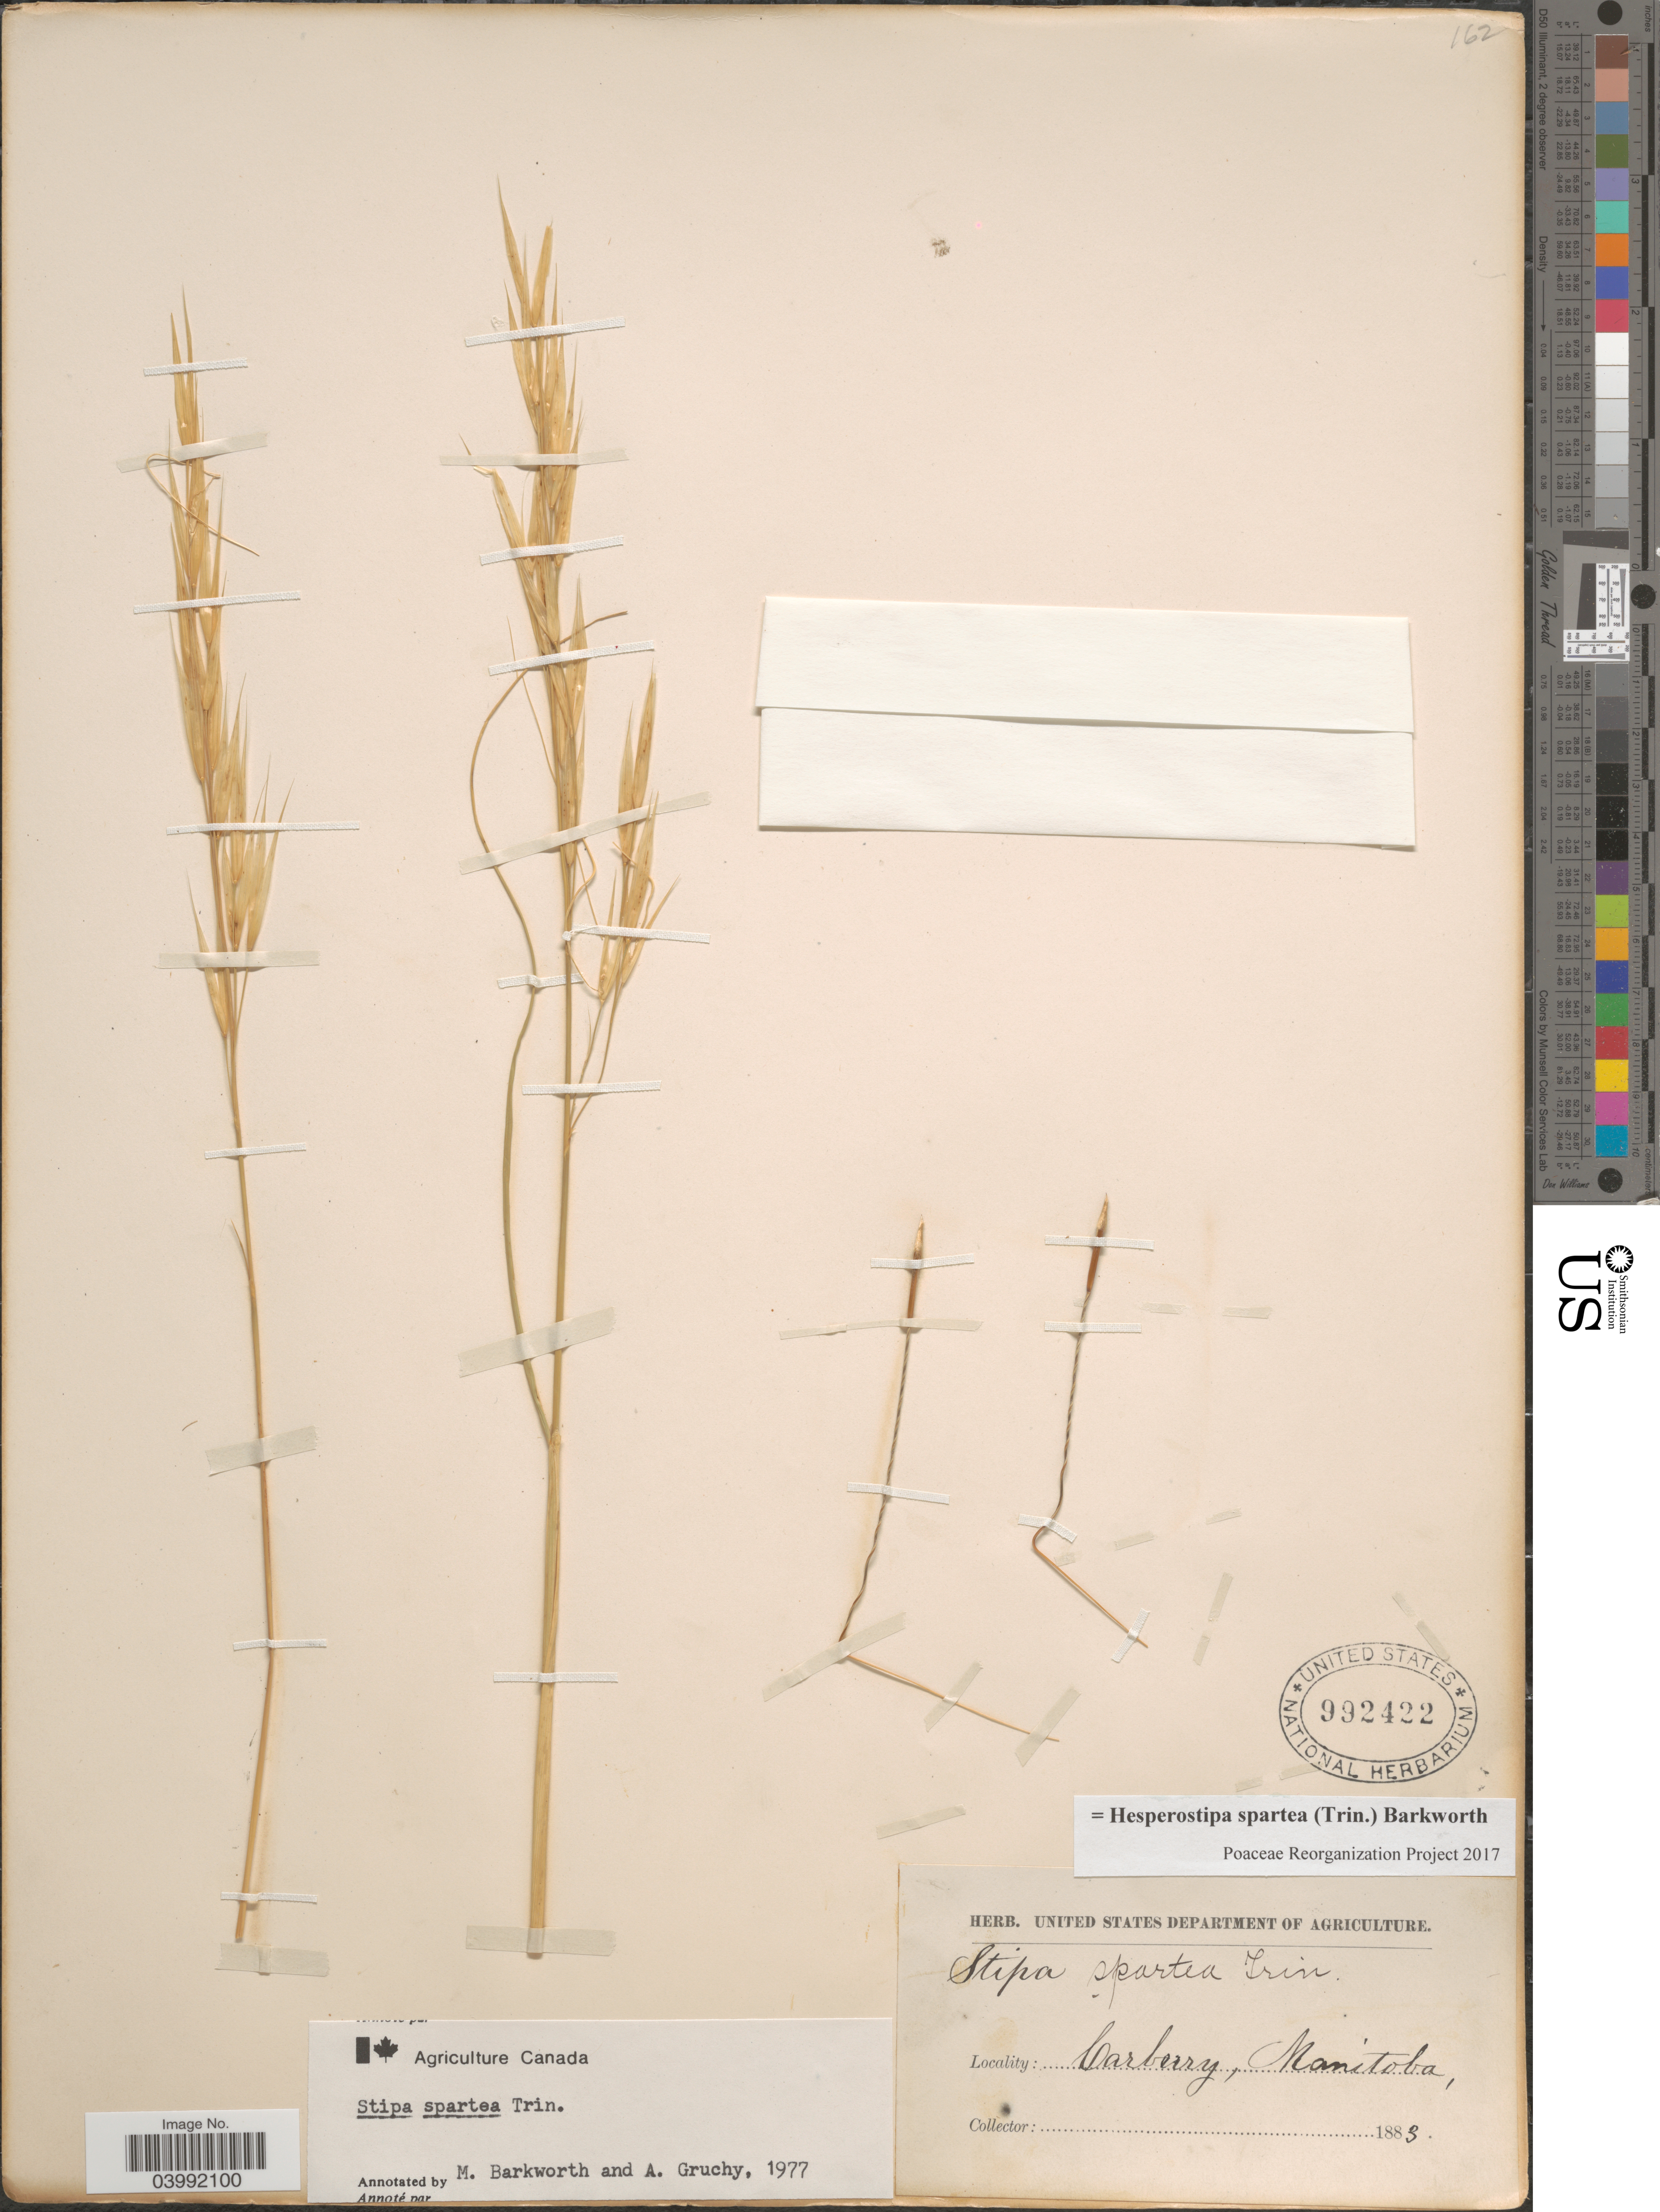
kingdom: Plantae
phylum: Tracheophyta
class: Liliopsida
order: Poales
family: Poaceae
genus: Hesperostipa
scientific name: Hesperostipa spartea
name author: (Trin.) Barkworth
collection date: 1883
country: Canada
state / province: Manitoba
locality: Carberry.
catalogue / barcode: US 992422